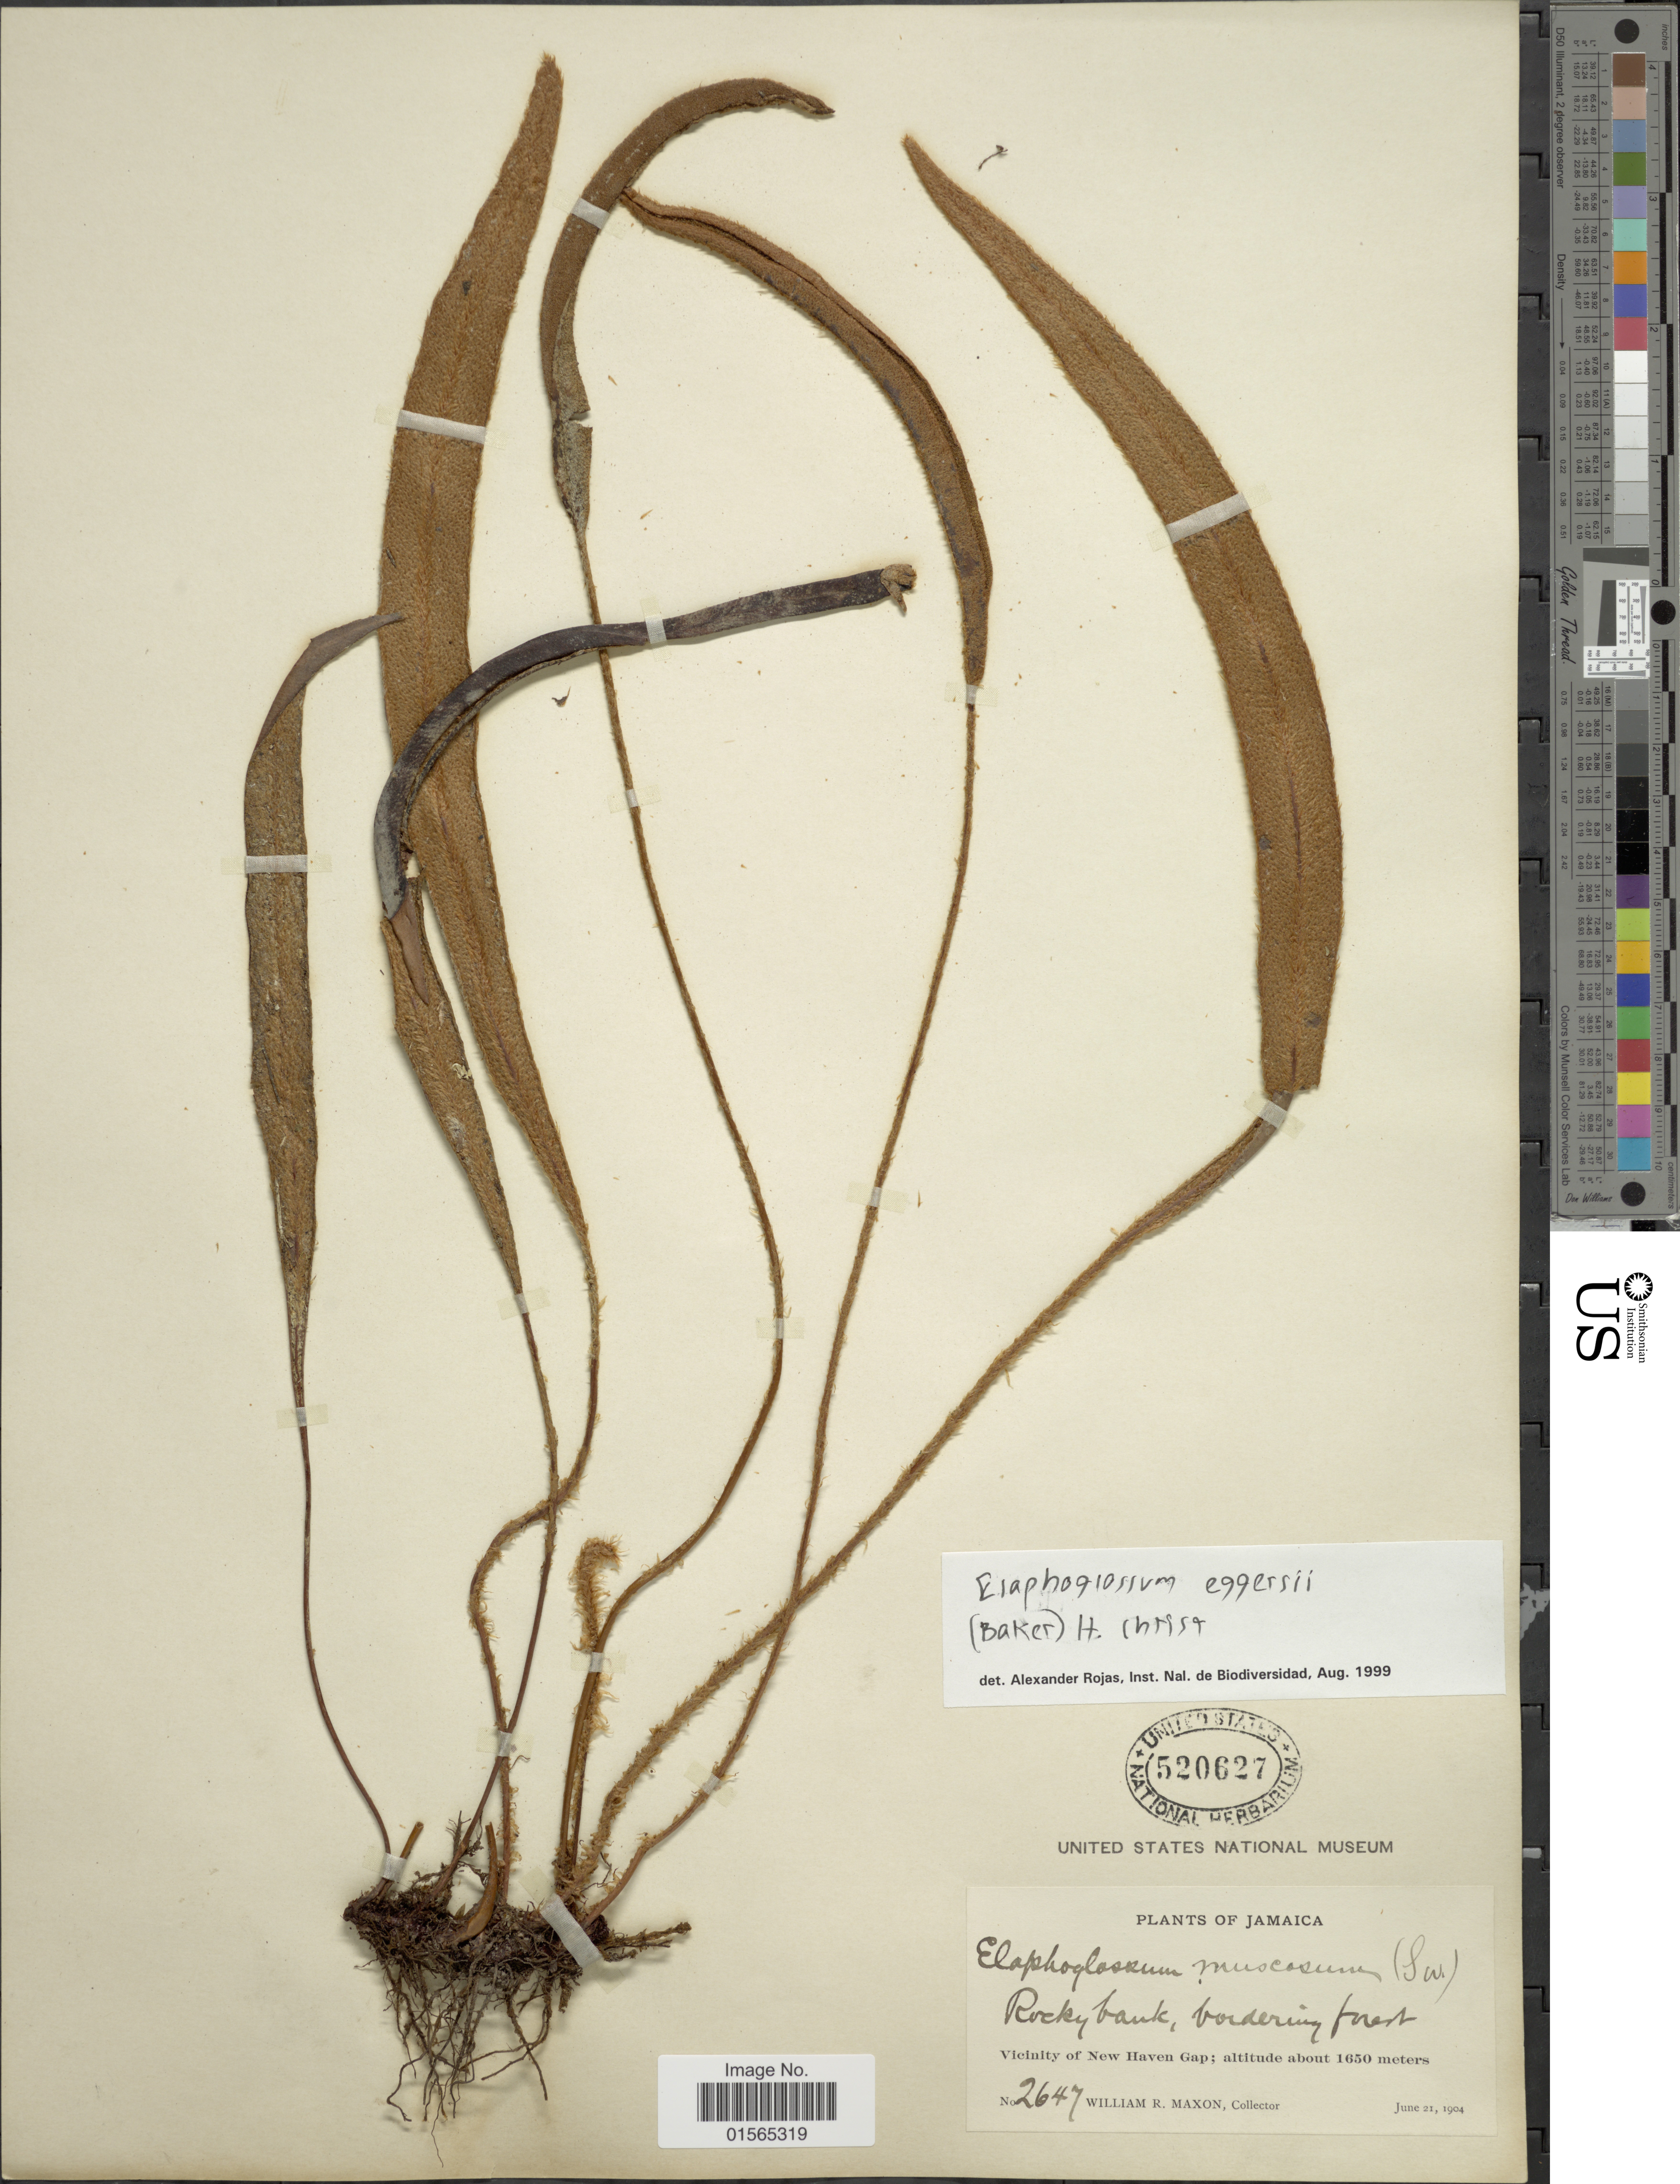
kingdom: Plantae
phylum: Tracheophyta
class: Polypodiopsida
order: Polypodiales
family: Dryopteridaceae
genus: Elaphoglossum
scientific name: Elaphoglossum eggersii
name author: (Baker) Christ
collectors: W. R. Maxon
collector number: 2647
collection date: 1904-06-21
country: Jamaica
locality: Vicinity of New Haven Gap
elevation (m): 1650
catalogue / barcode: US 520627